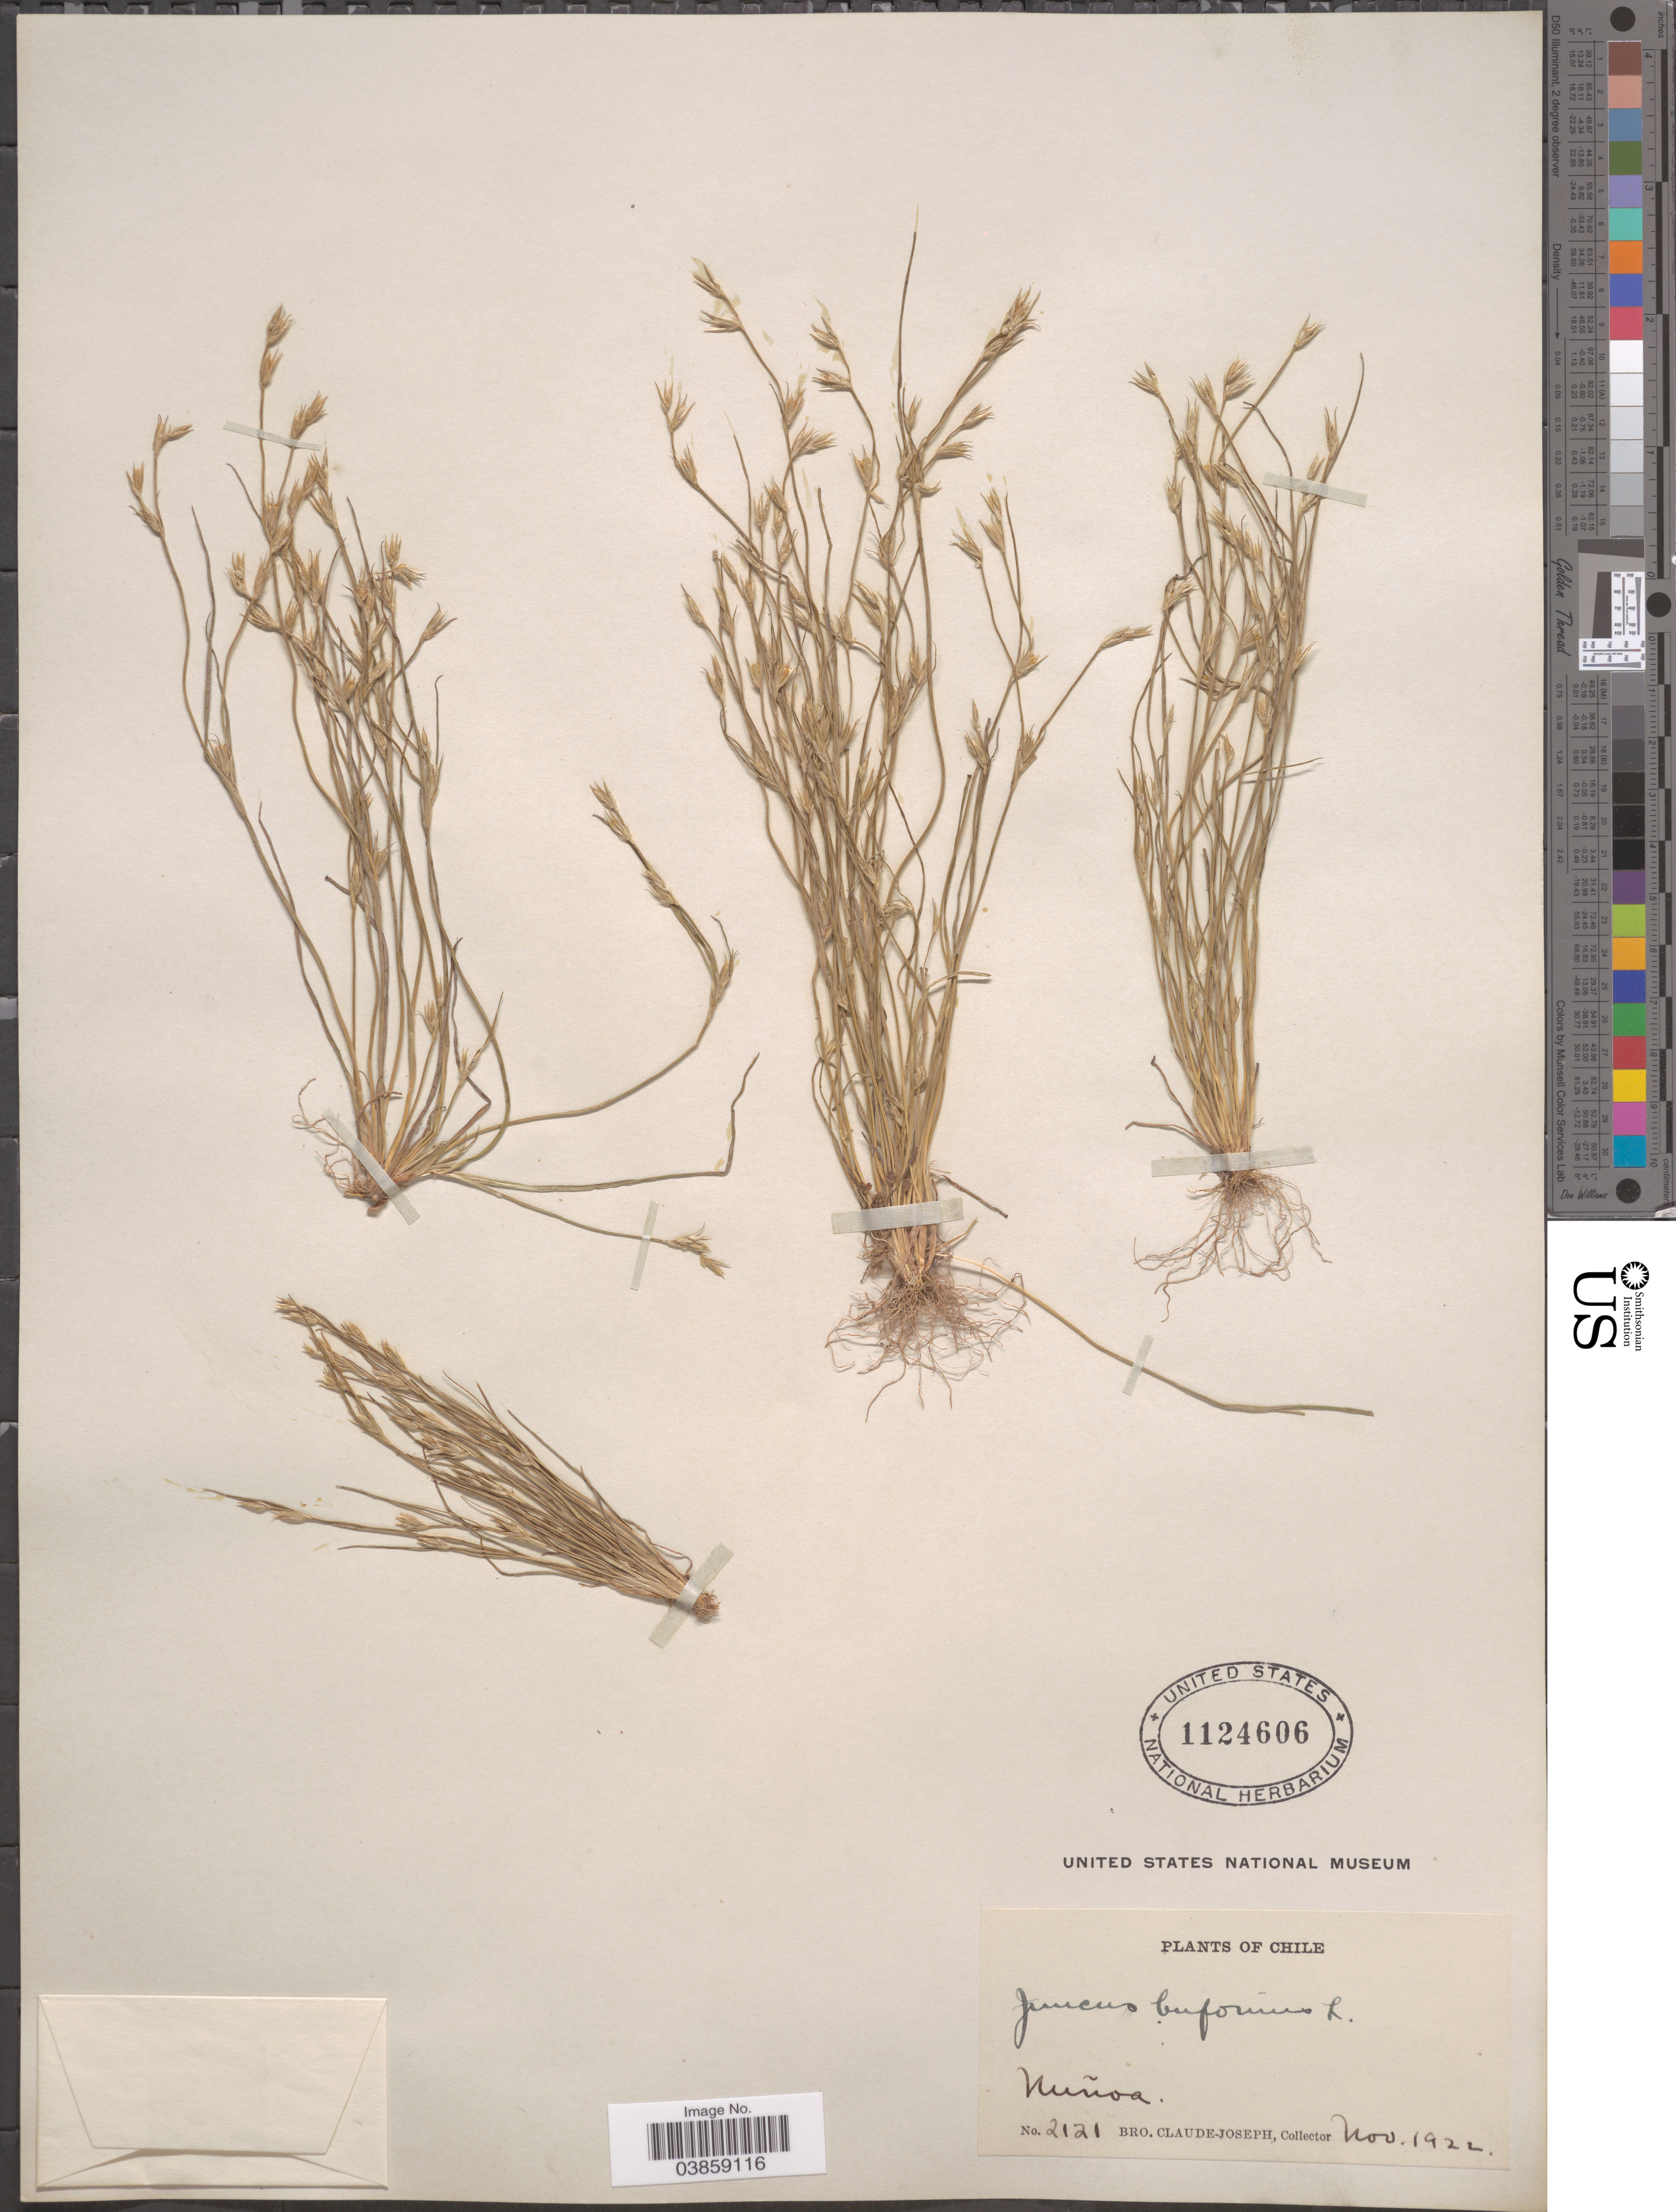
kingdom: Plantae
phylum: Tracheophyta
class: Liliopsida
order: Poales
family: Juncaceae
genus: Juncus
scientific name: Juncus bufonius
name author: L.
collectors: Bro. Claude-Joseph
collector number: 2121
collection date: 1922-11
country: Chile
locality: Nuñoa.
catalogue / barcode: US 1124606